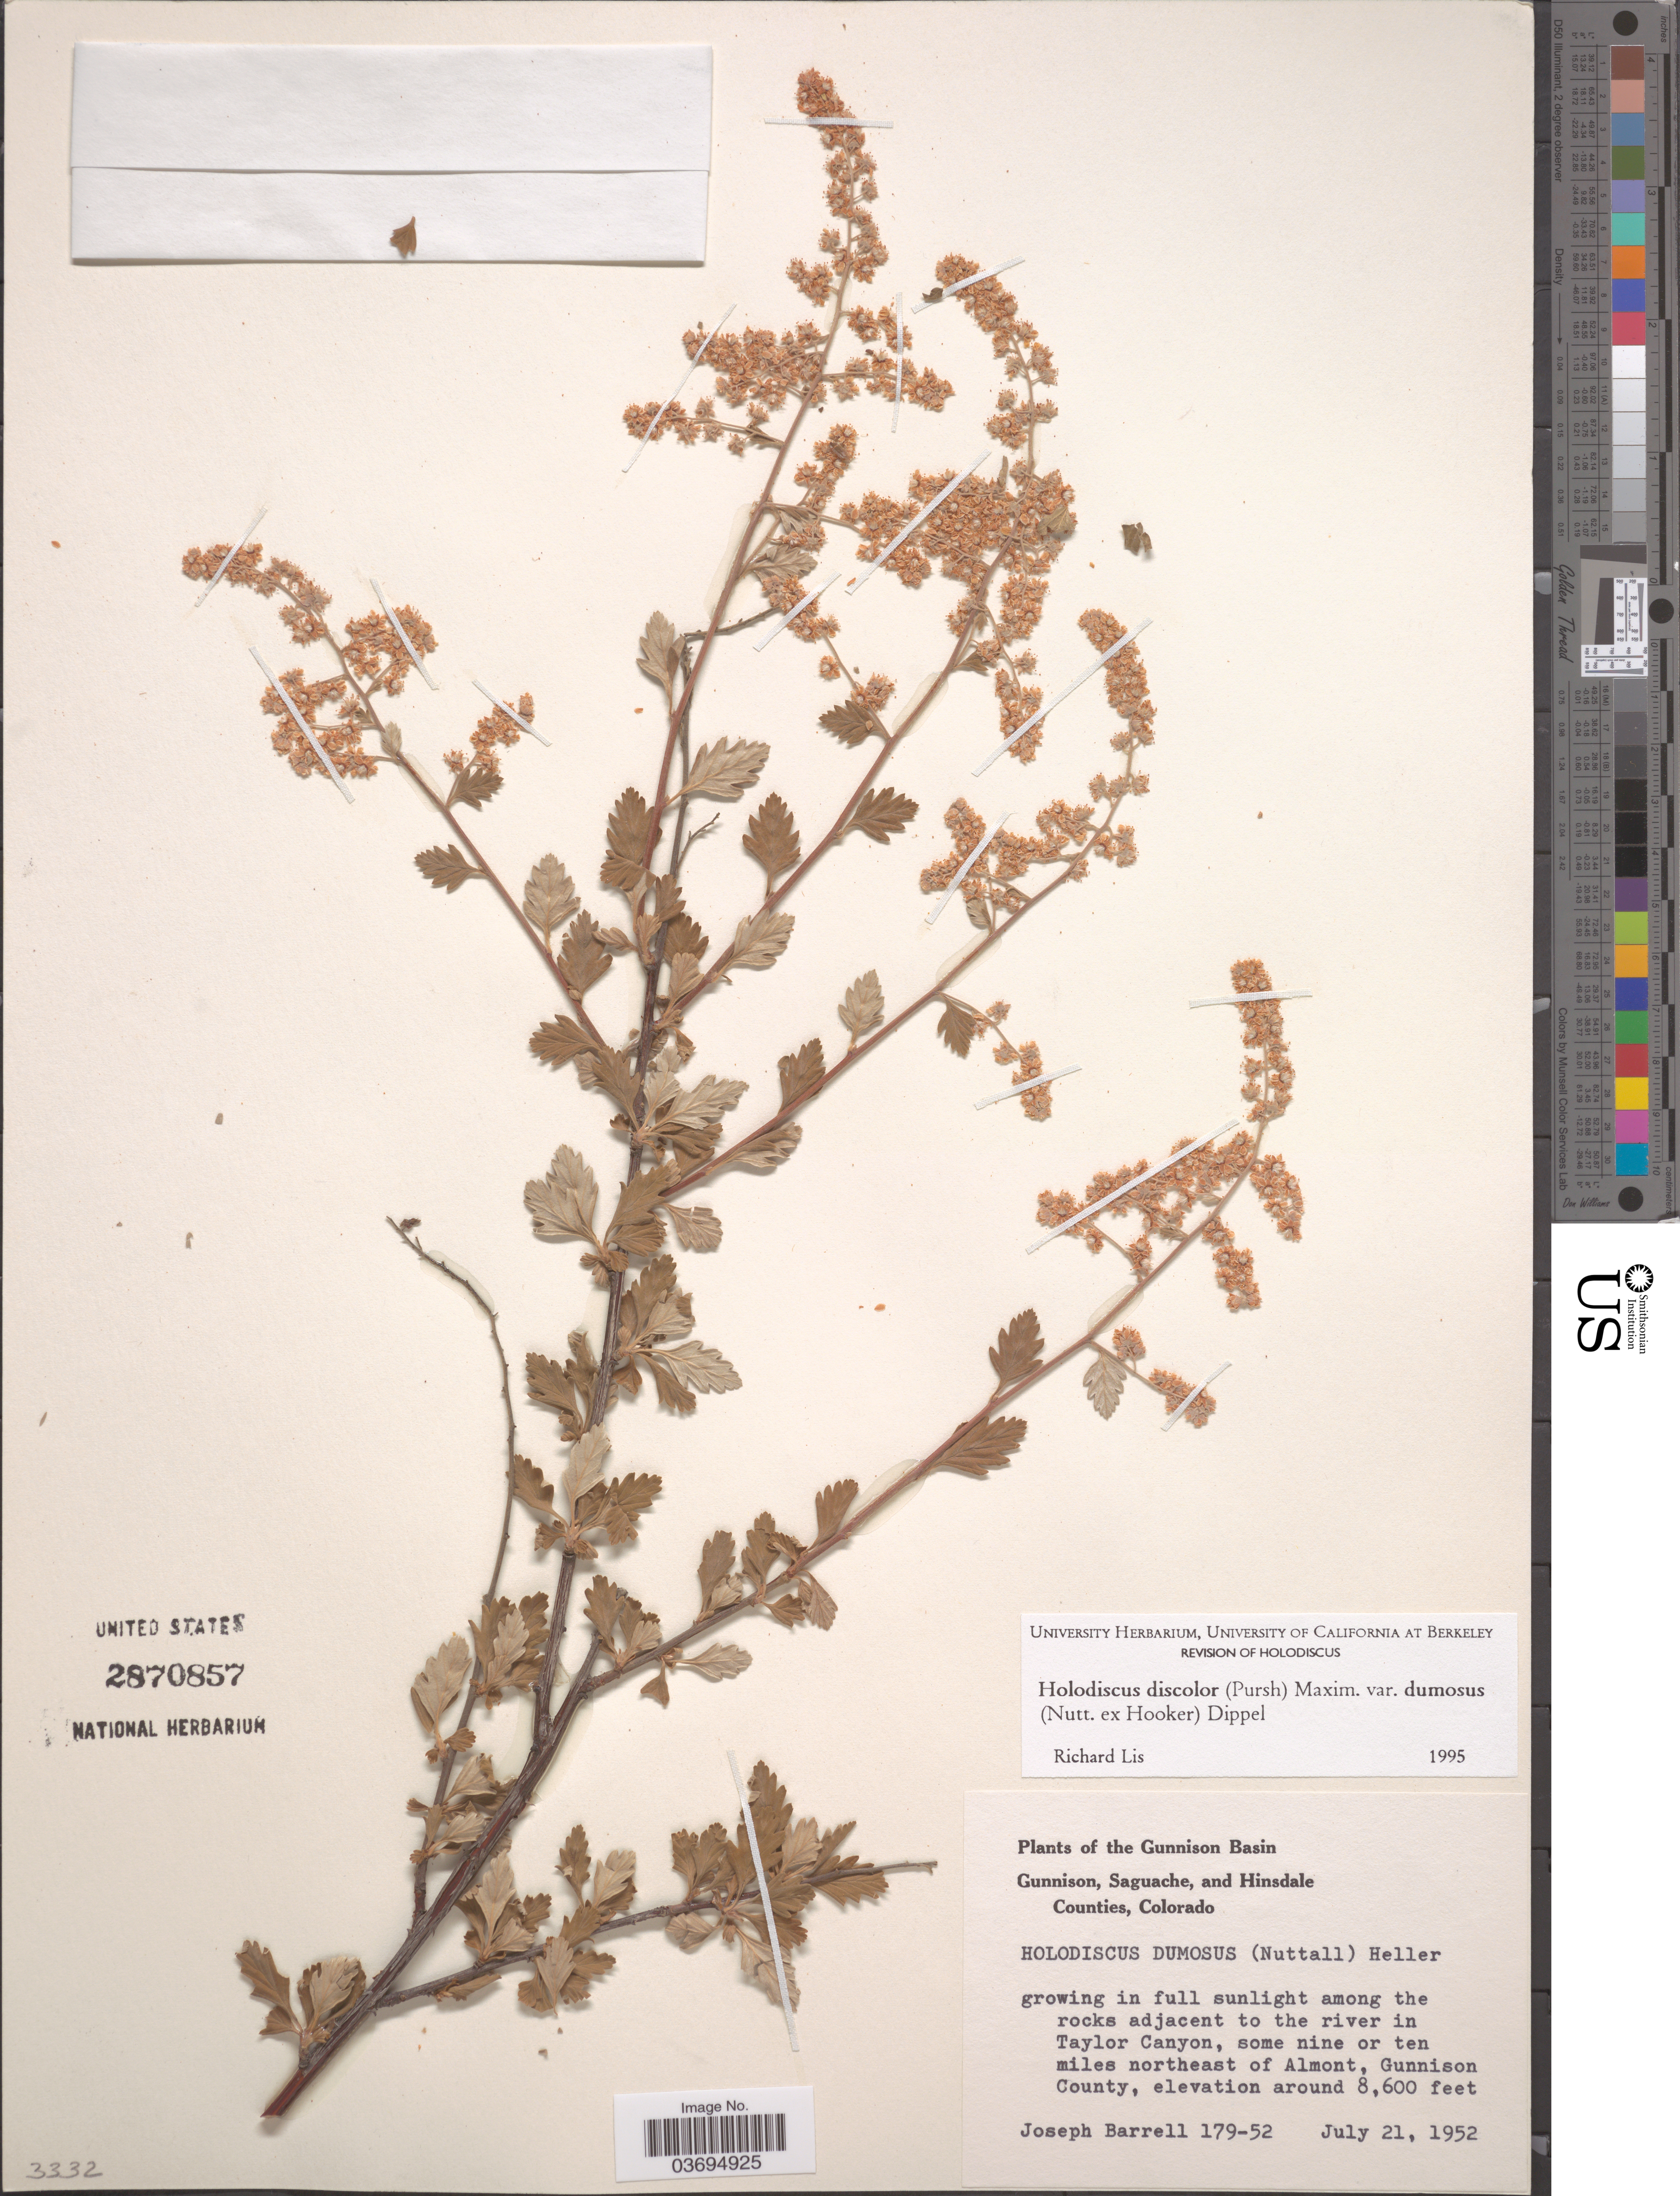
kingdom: Plantae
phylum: Tracheophyta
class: Magnoliopsida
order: Rosales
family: Rosaceae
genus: Holodiscus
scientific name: Holodiscus discolor var. dumosus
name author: Maxim. ex J.M. Coult.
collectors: J. Barrell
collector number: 179-52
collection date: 1952-07-21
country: United States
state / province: Colorado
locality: Gunnison Basin. Adjacent to the river in Taylor Canyon, some nine or ten miles northeast of Almont, Gunnison County.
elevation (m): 2621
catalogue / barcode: US 2870857